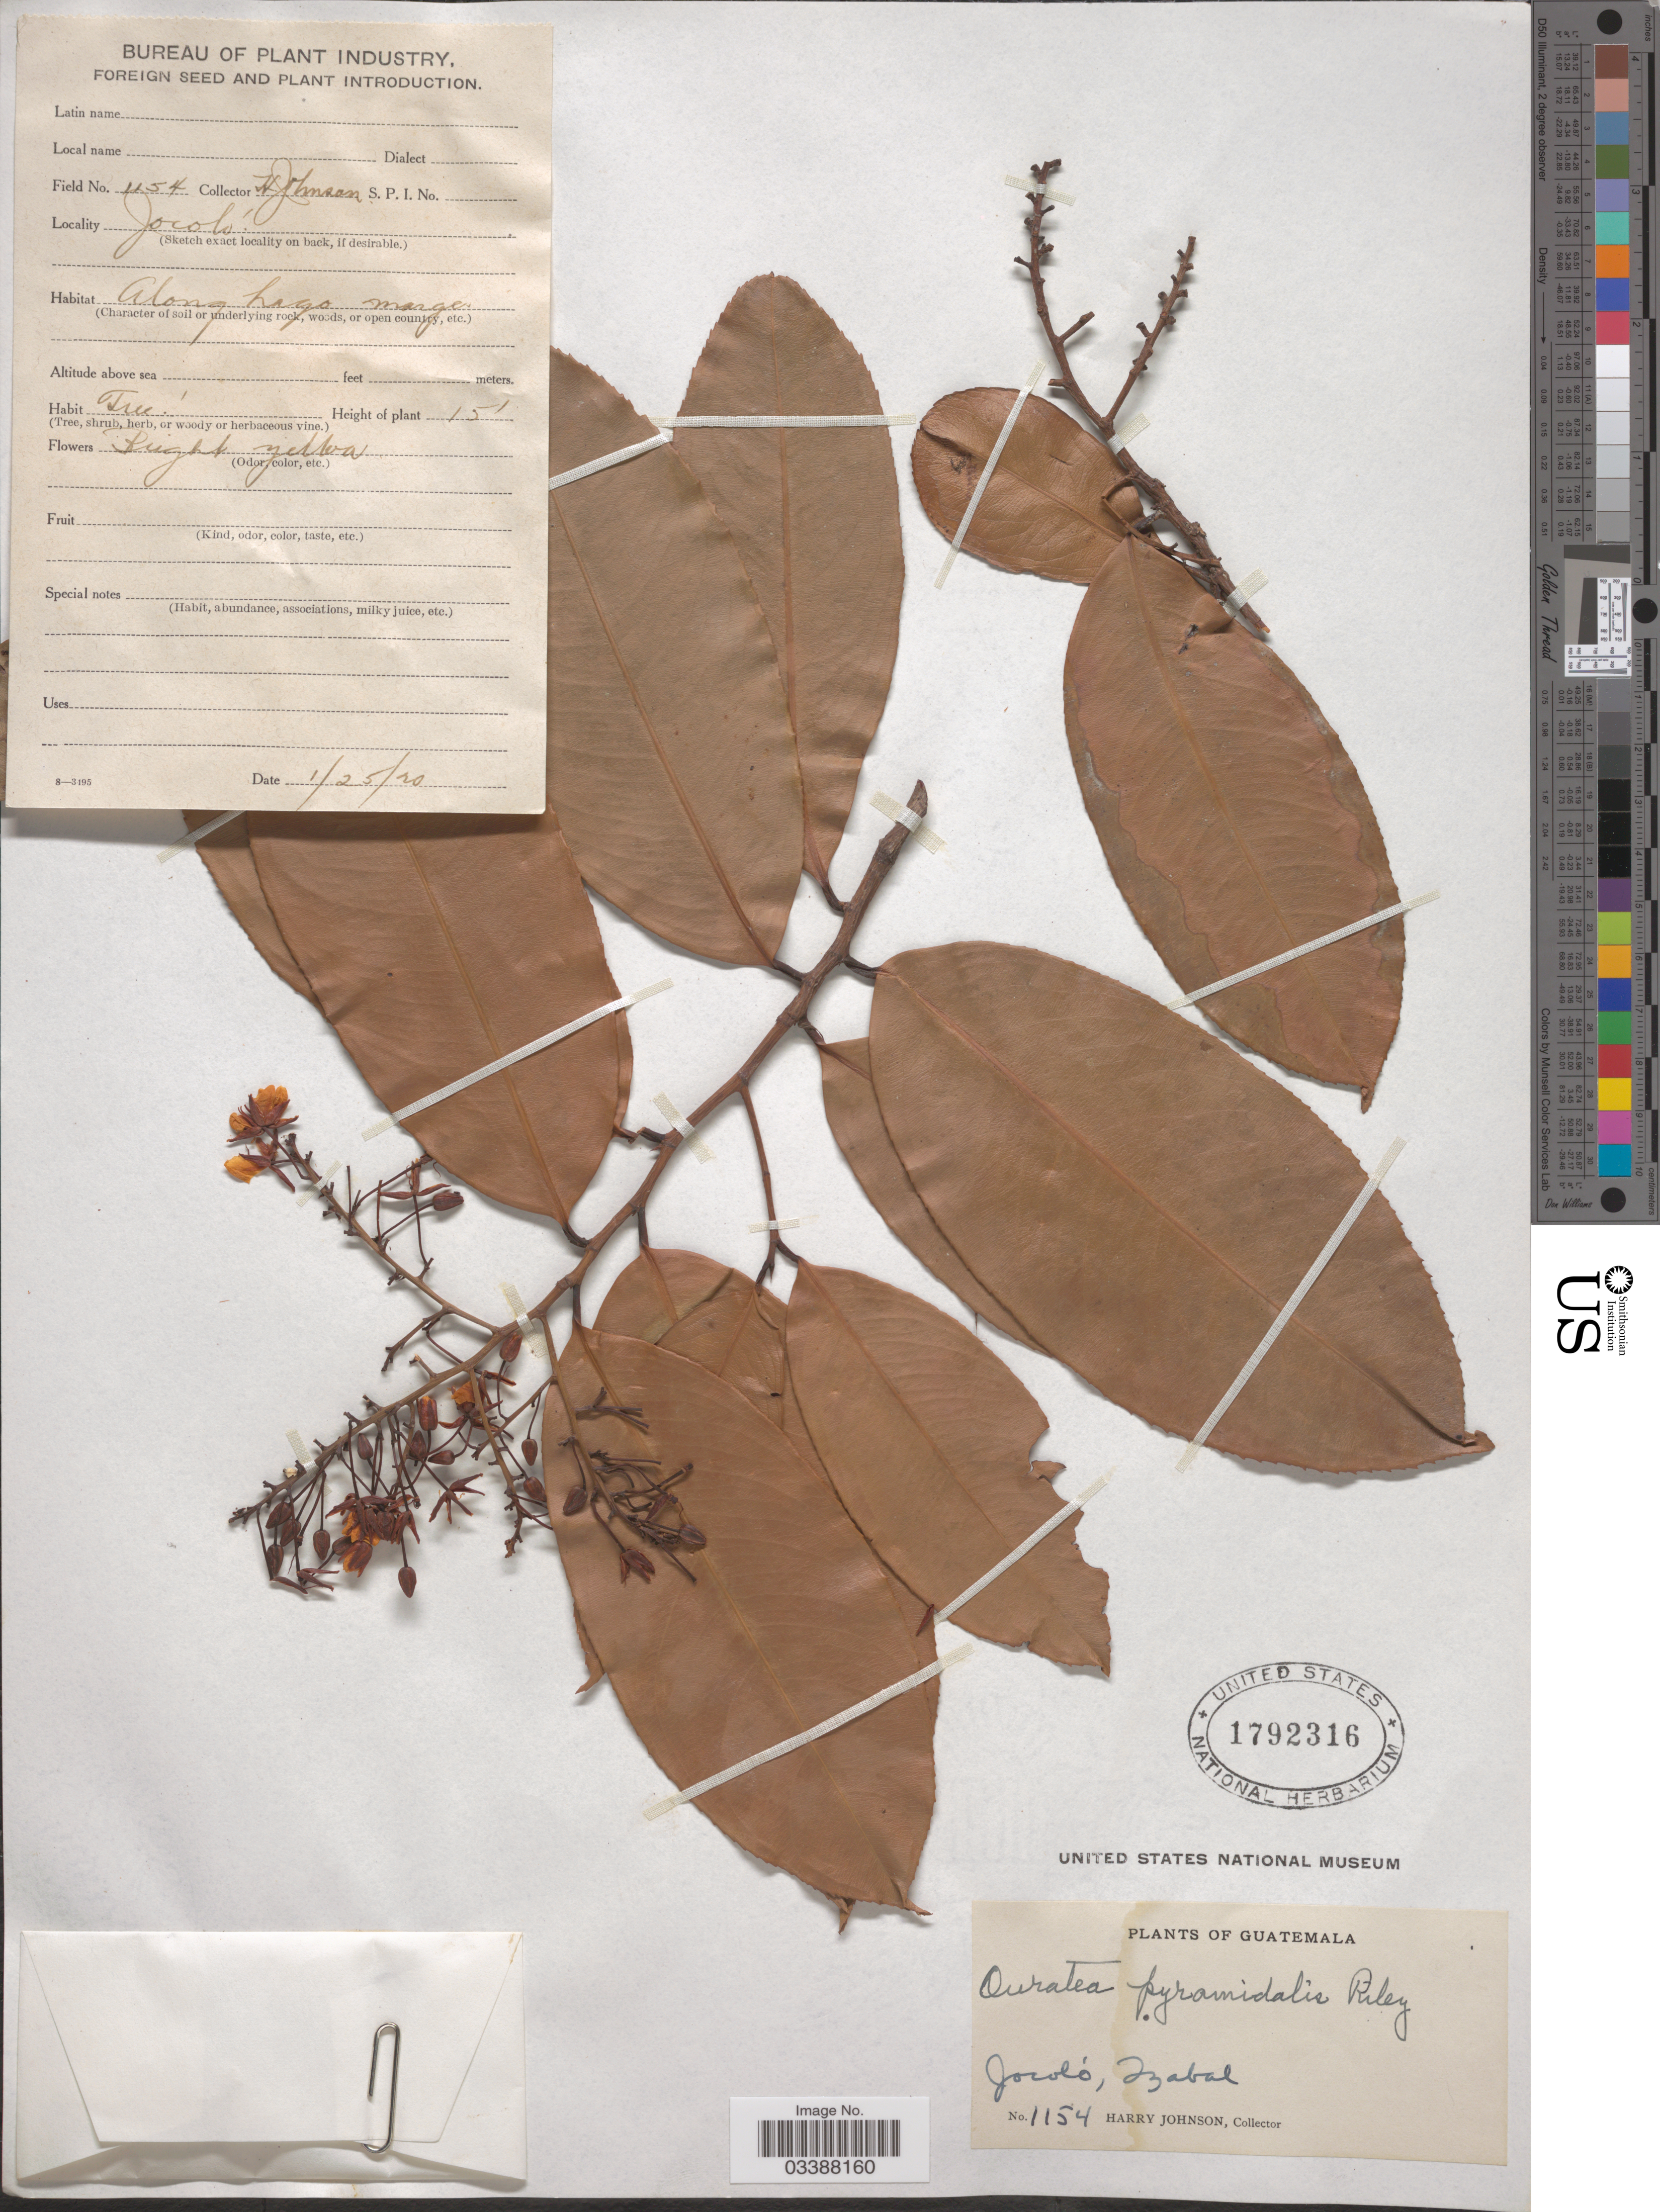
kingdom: Plantae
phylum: Tracheophyta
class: Magnoliopsida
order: Malpighiales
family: Ochnaceae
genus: Ouratea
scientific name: Ouratea pyramidalis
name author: L. Riley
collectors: H. Johnson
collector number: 1154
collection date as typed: Transcribed d/m/y: 25/1/20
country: Guatemala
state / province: Izabal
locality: Jocoló. Along Lago marge.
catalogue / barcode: US 1792316